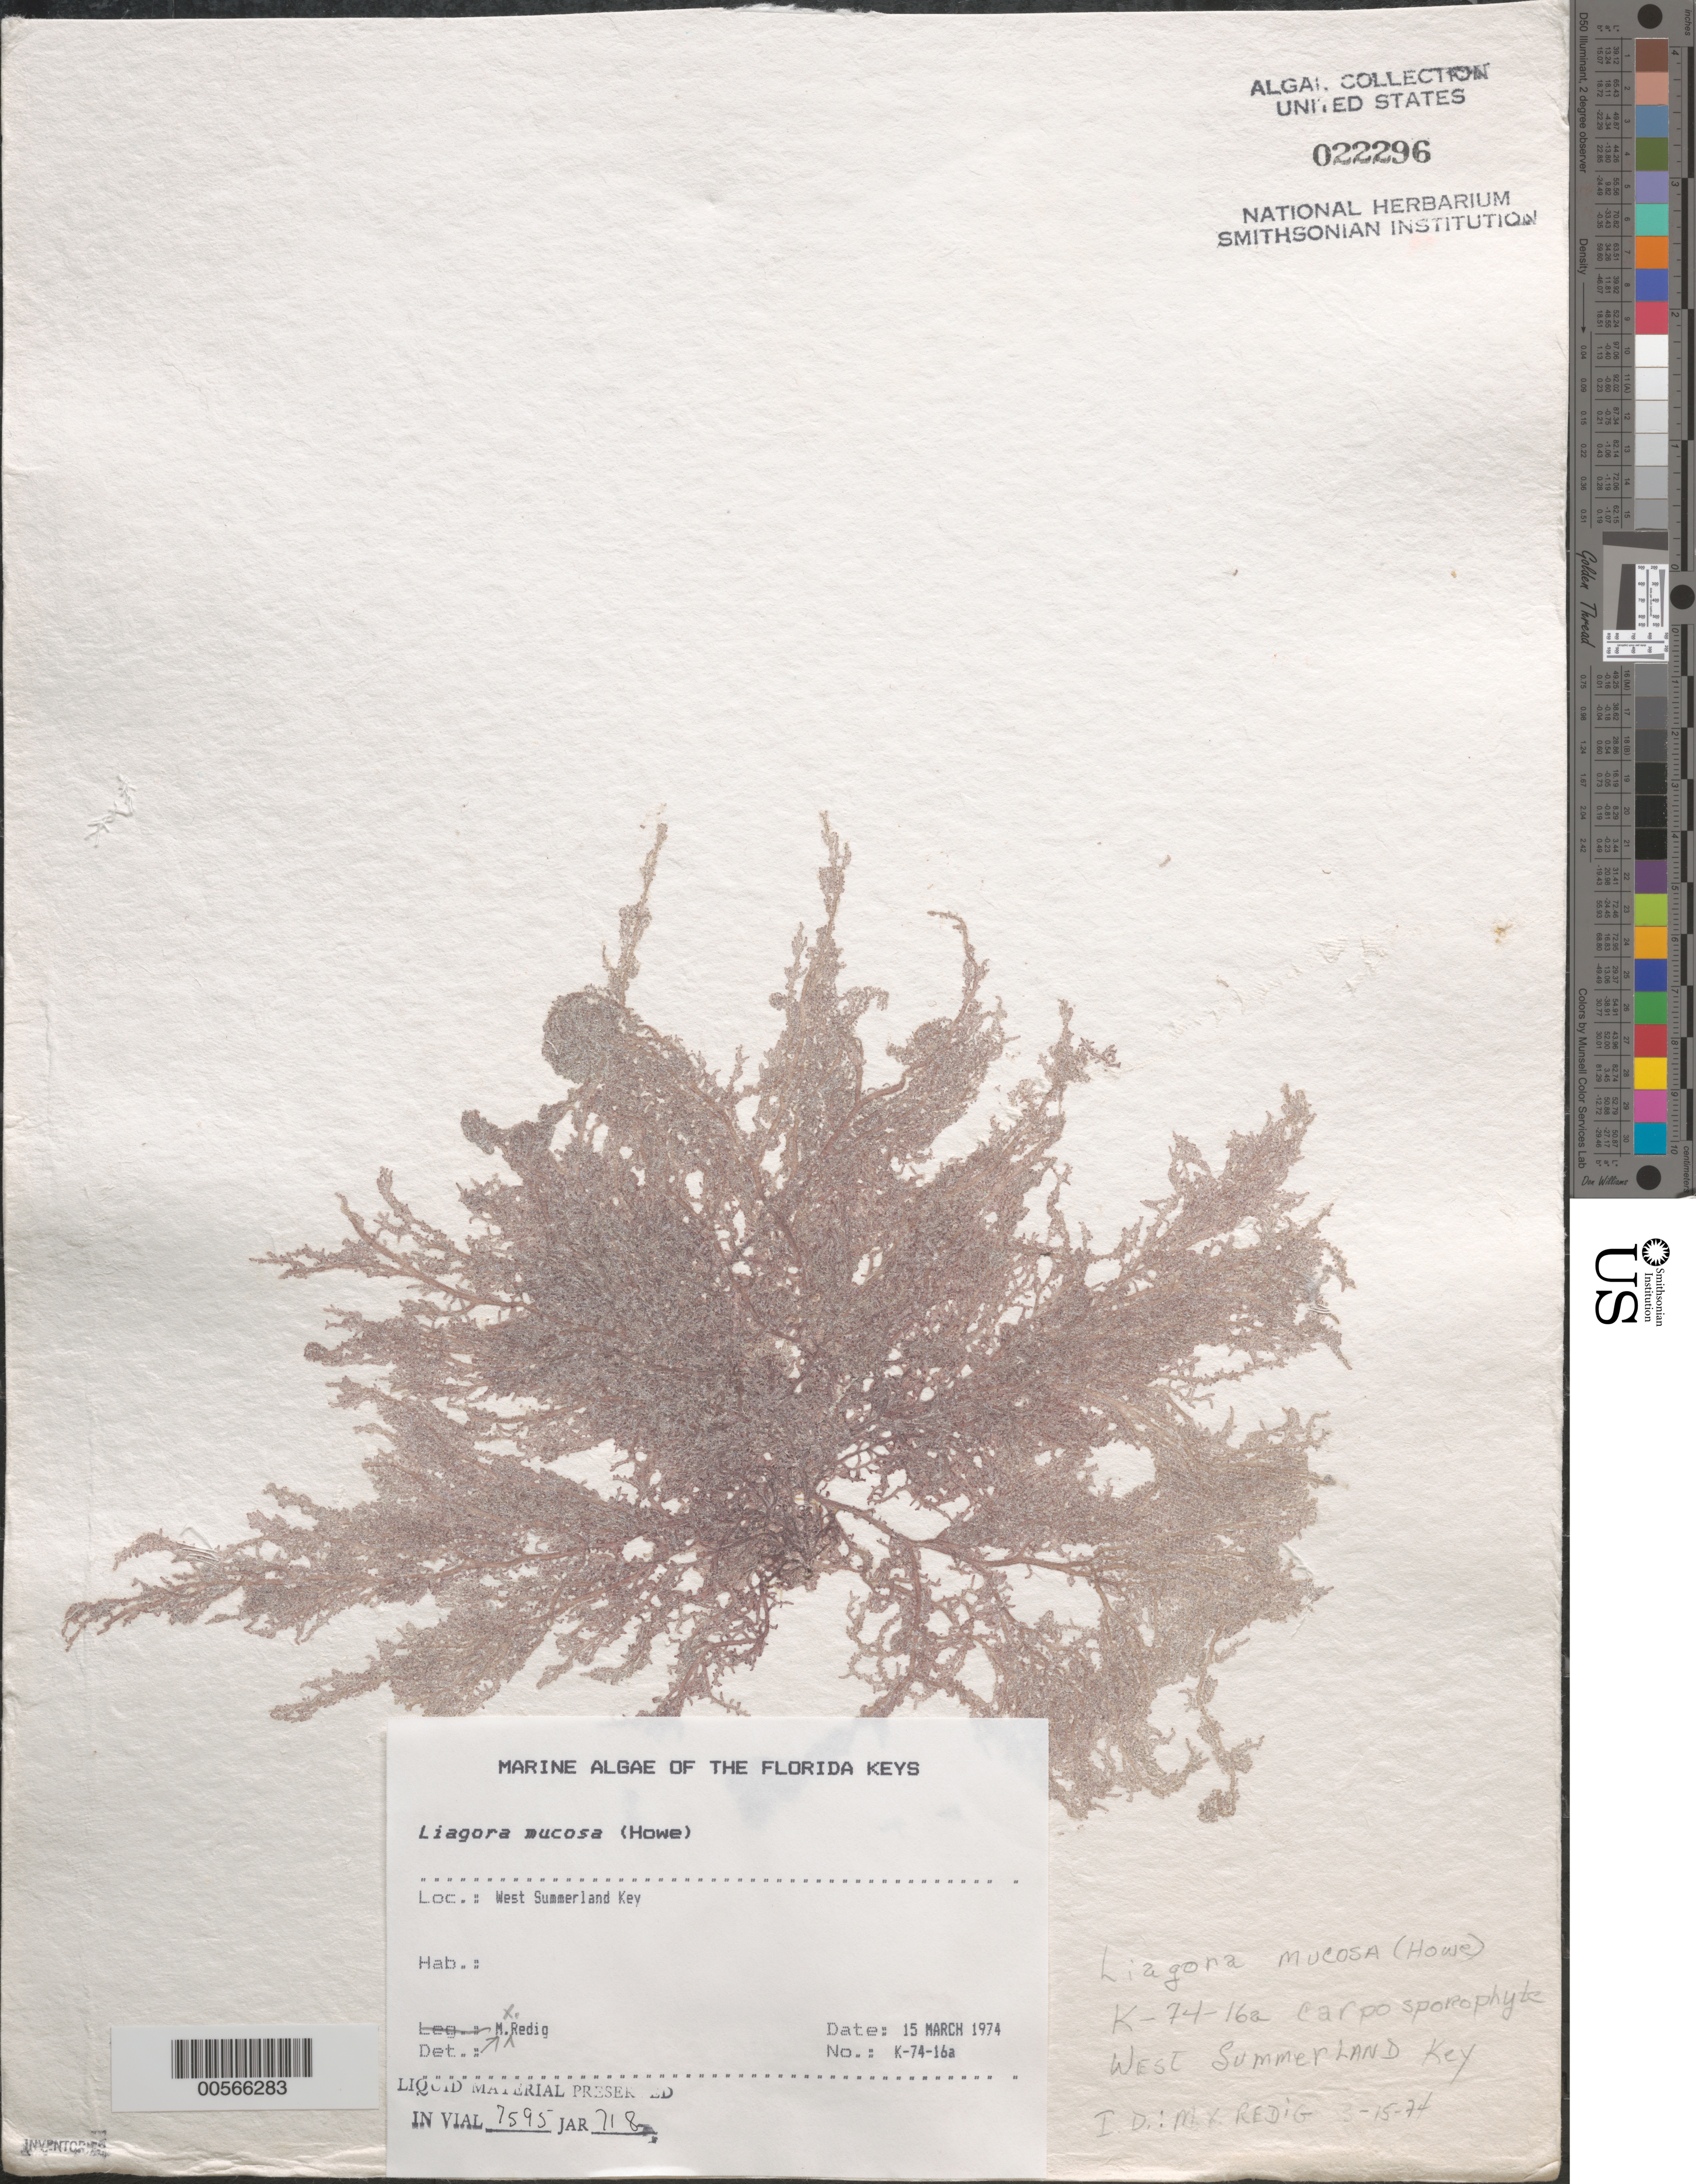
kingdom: Plantae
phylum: Rhodophyta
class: Florideophyceae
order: Nemaliales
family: Liagoraceae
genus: Gloiocallis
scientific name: Gloiocallis dendroidea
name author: (P. Crouan & H. Crouan) S.-M. Lin et al.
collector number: K-74-16a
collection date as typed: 15 Mar 1974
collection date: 1974-03-15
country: United States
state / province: Florida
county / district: Monroe County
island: West Summerland Key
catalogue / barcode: US 22296